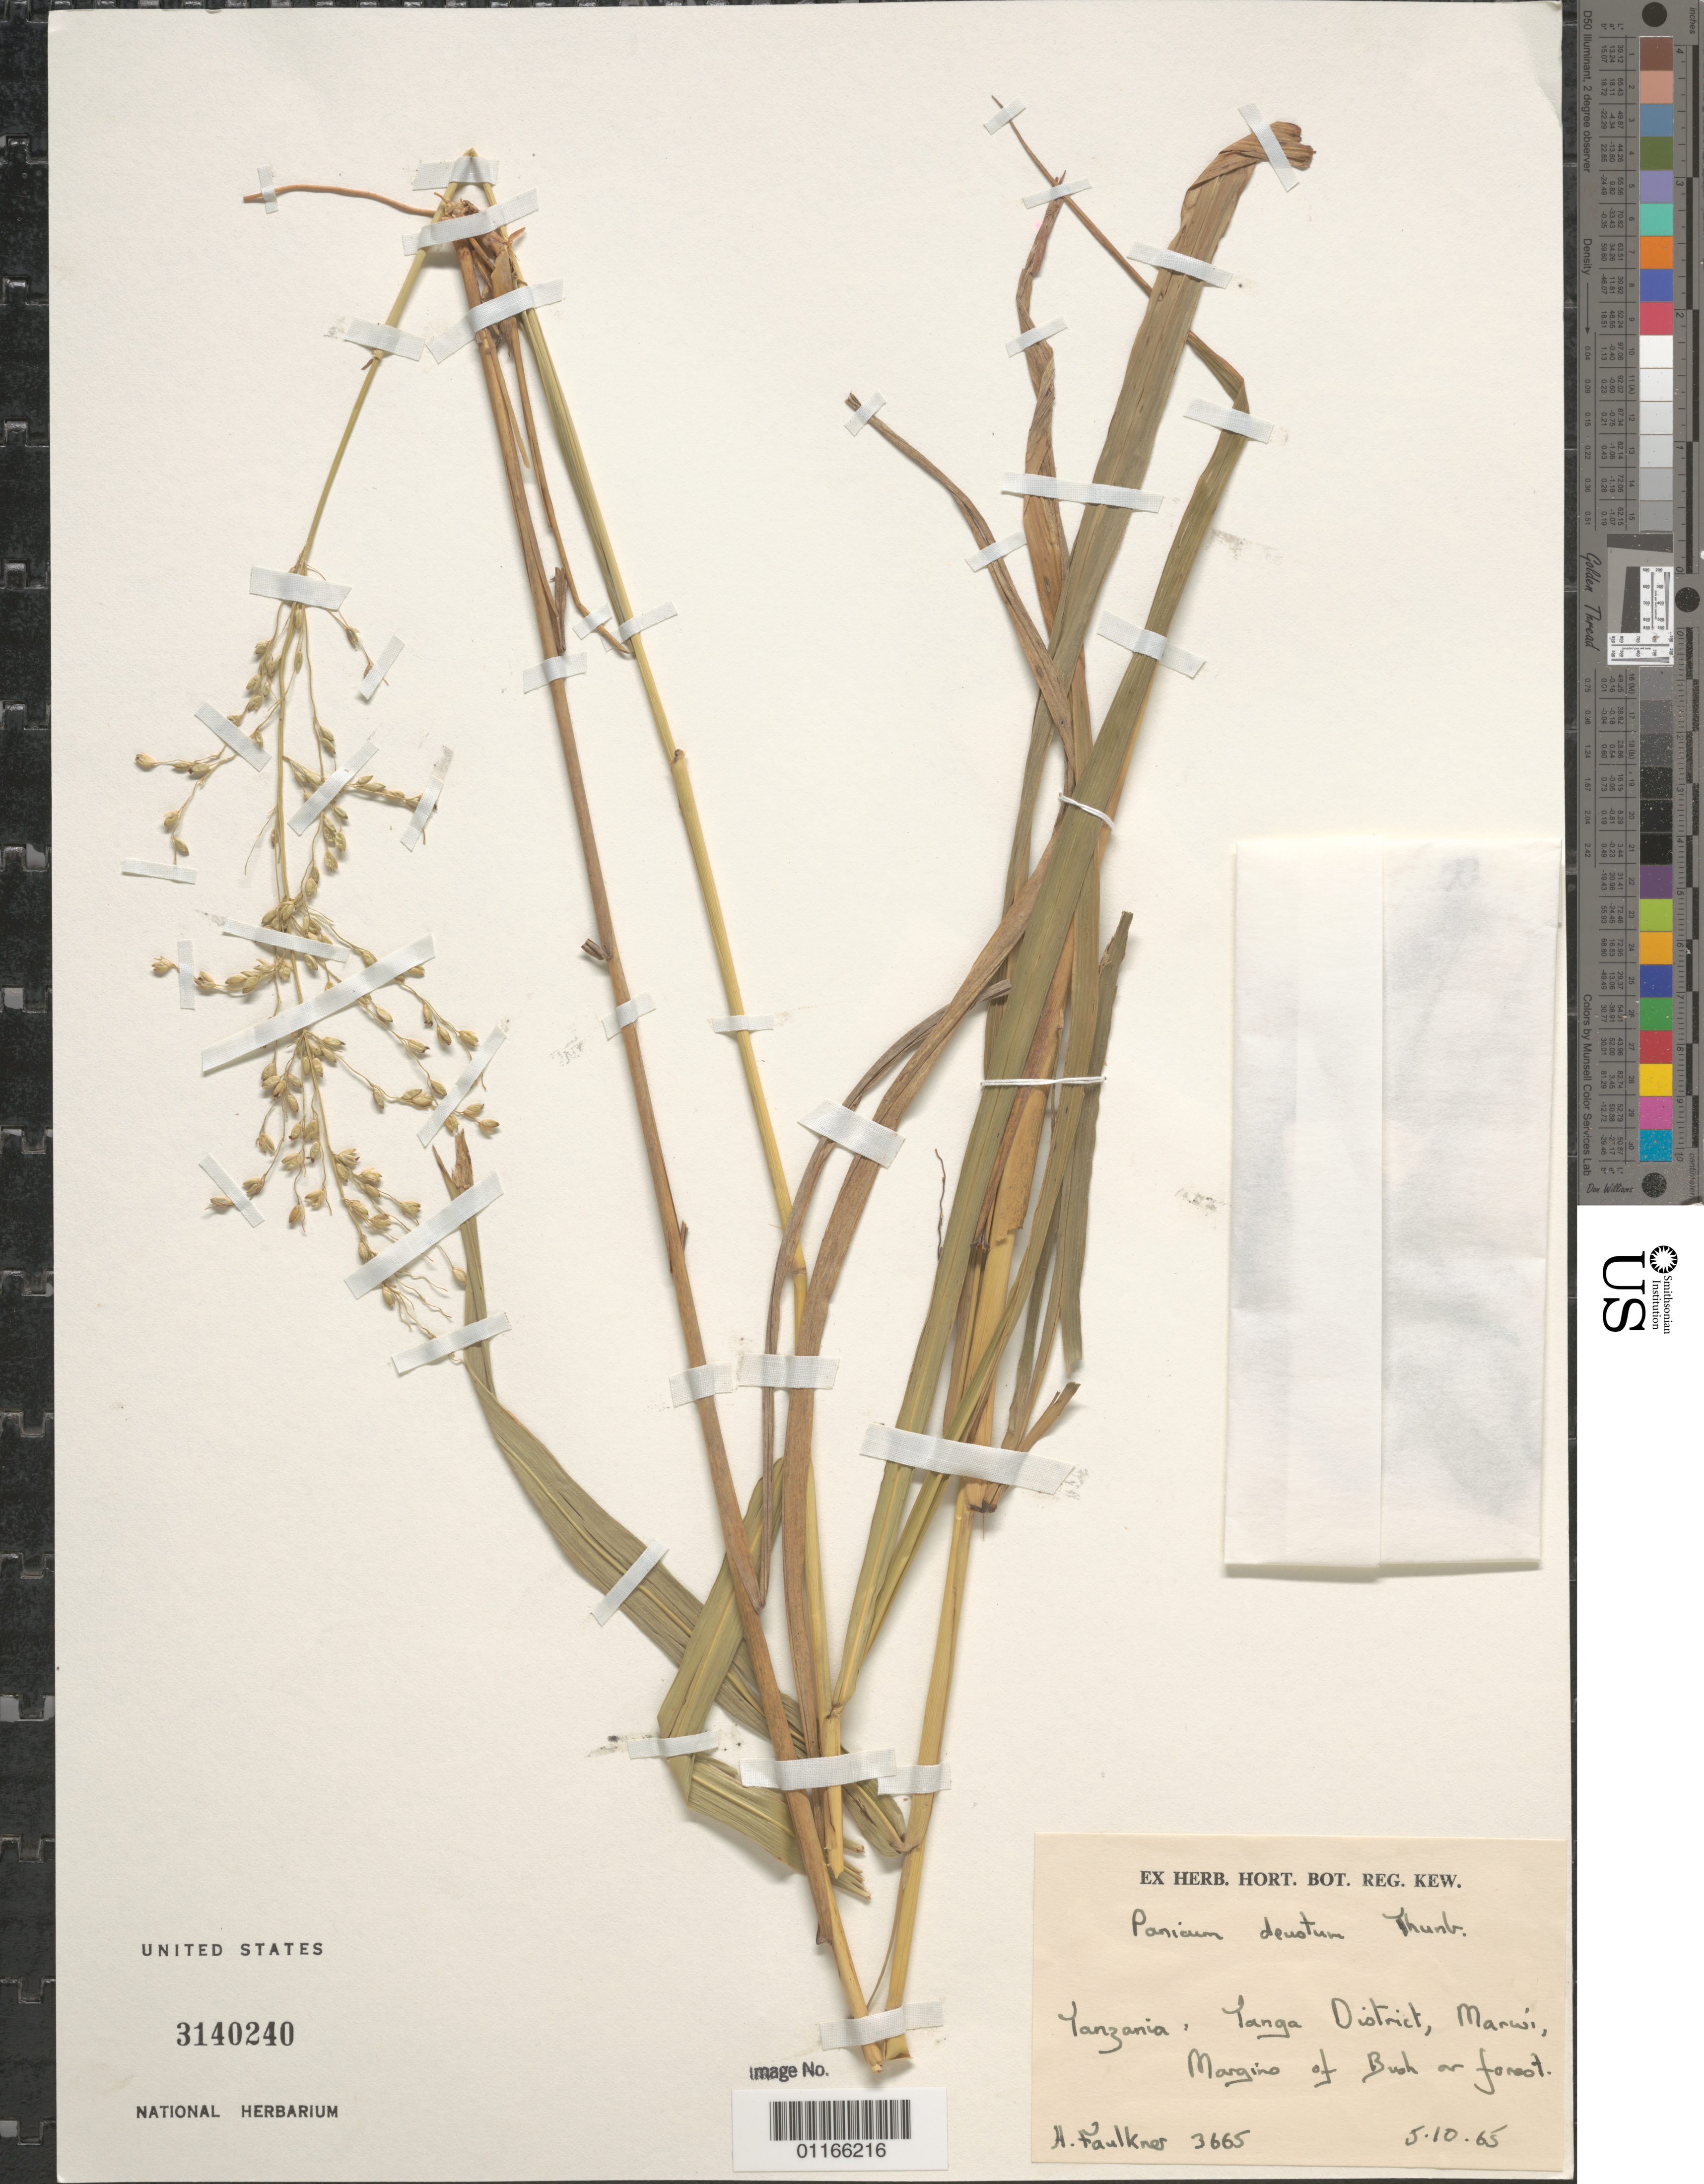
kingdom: Plantae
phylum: Tracheophyta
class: Liliopsida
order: Poales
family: Poaceae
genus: Panicum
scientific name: Panicum deustum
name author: Thunb.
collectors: H. Faulkner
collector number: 3665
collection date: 1965-05-10 or 1965-10-05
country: Tanzania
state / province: Tanga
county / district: Tanga Dist.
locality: Marwi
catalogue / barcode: US 3140240